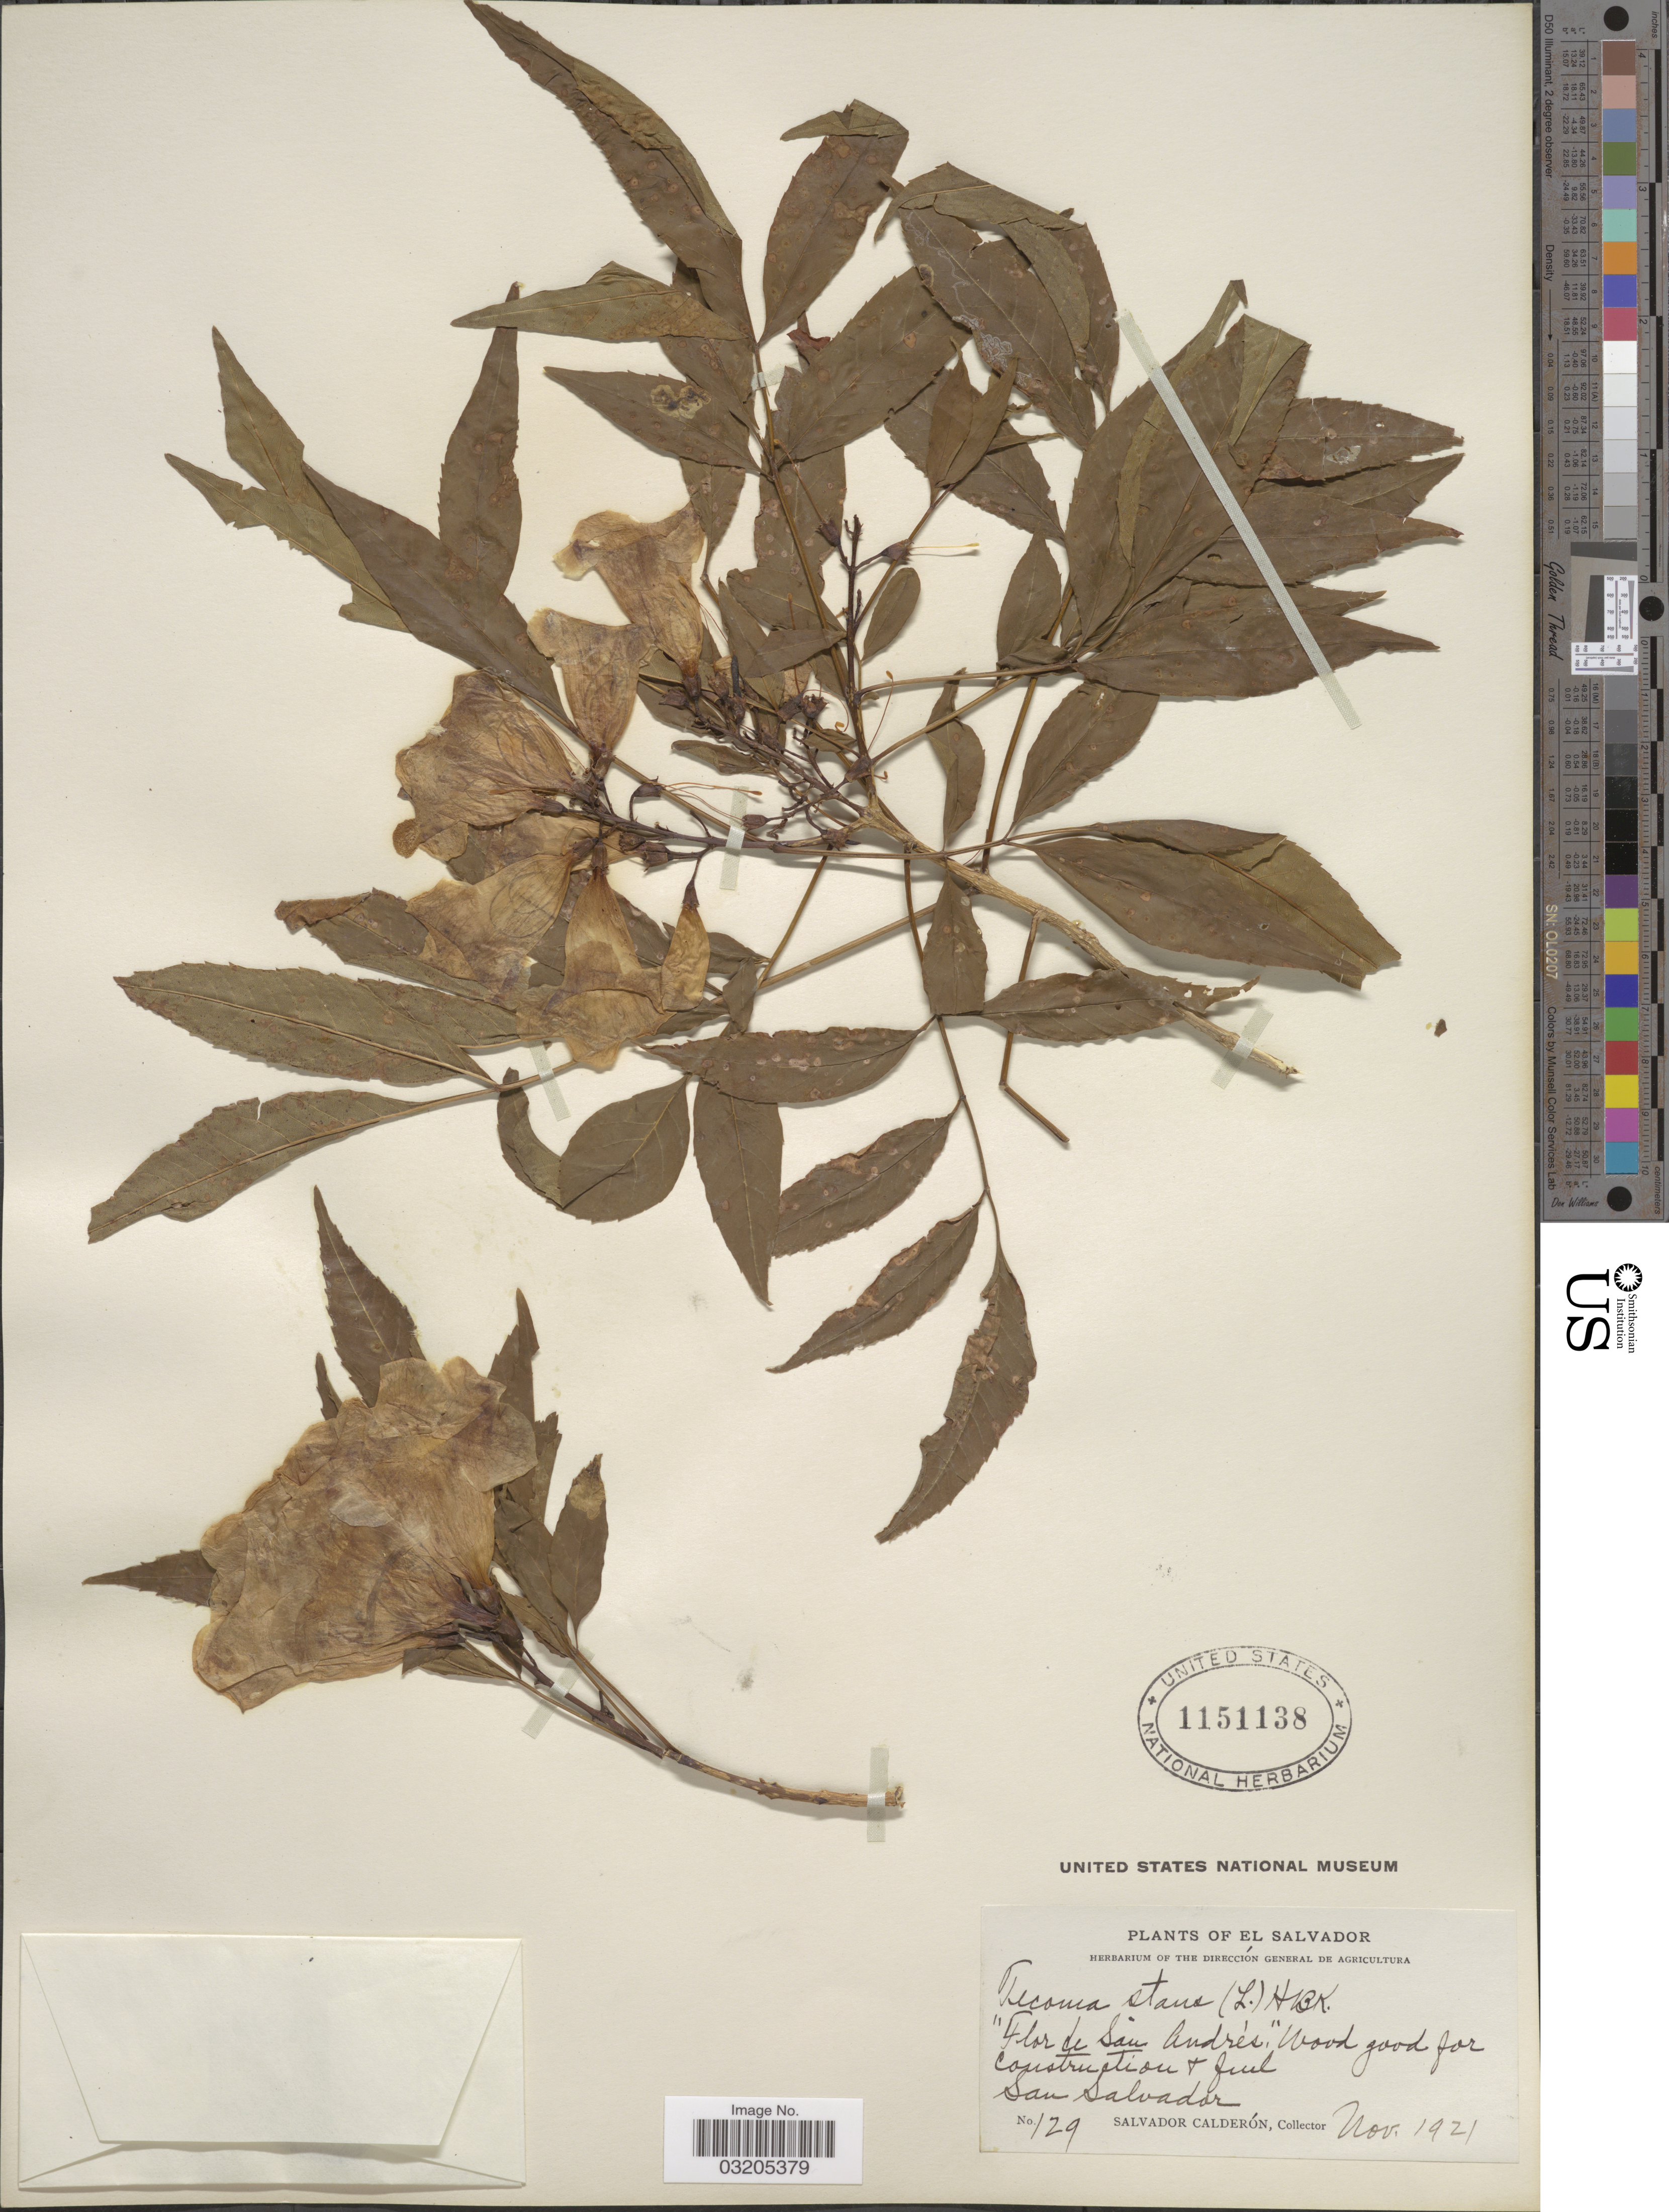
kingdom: Plantae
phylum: Tracheophyta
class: Magnoliopsida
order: Lamiales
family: Bignoniaceae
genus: Tecoma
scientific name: Tecoma stans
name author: (L.) Juss. ex Kunth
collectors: S. Calderón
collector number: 129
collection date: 1921-11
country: El Salvador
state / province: San Salvador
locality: Flor de Sán Andrés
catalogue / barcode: US 1151138